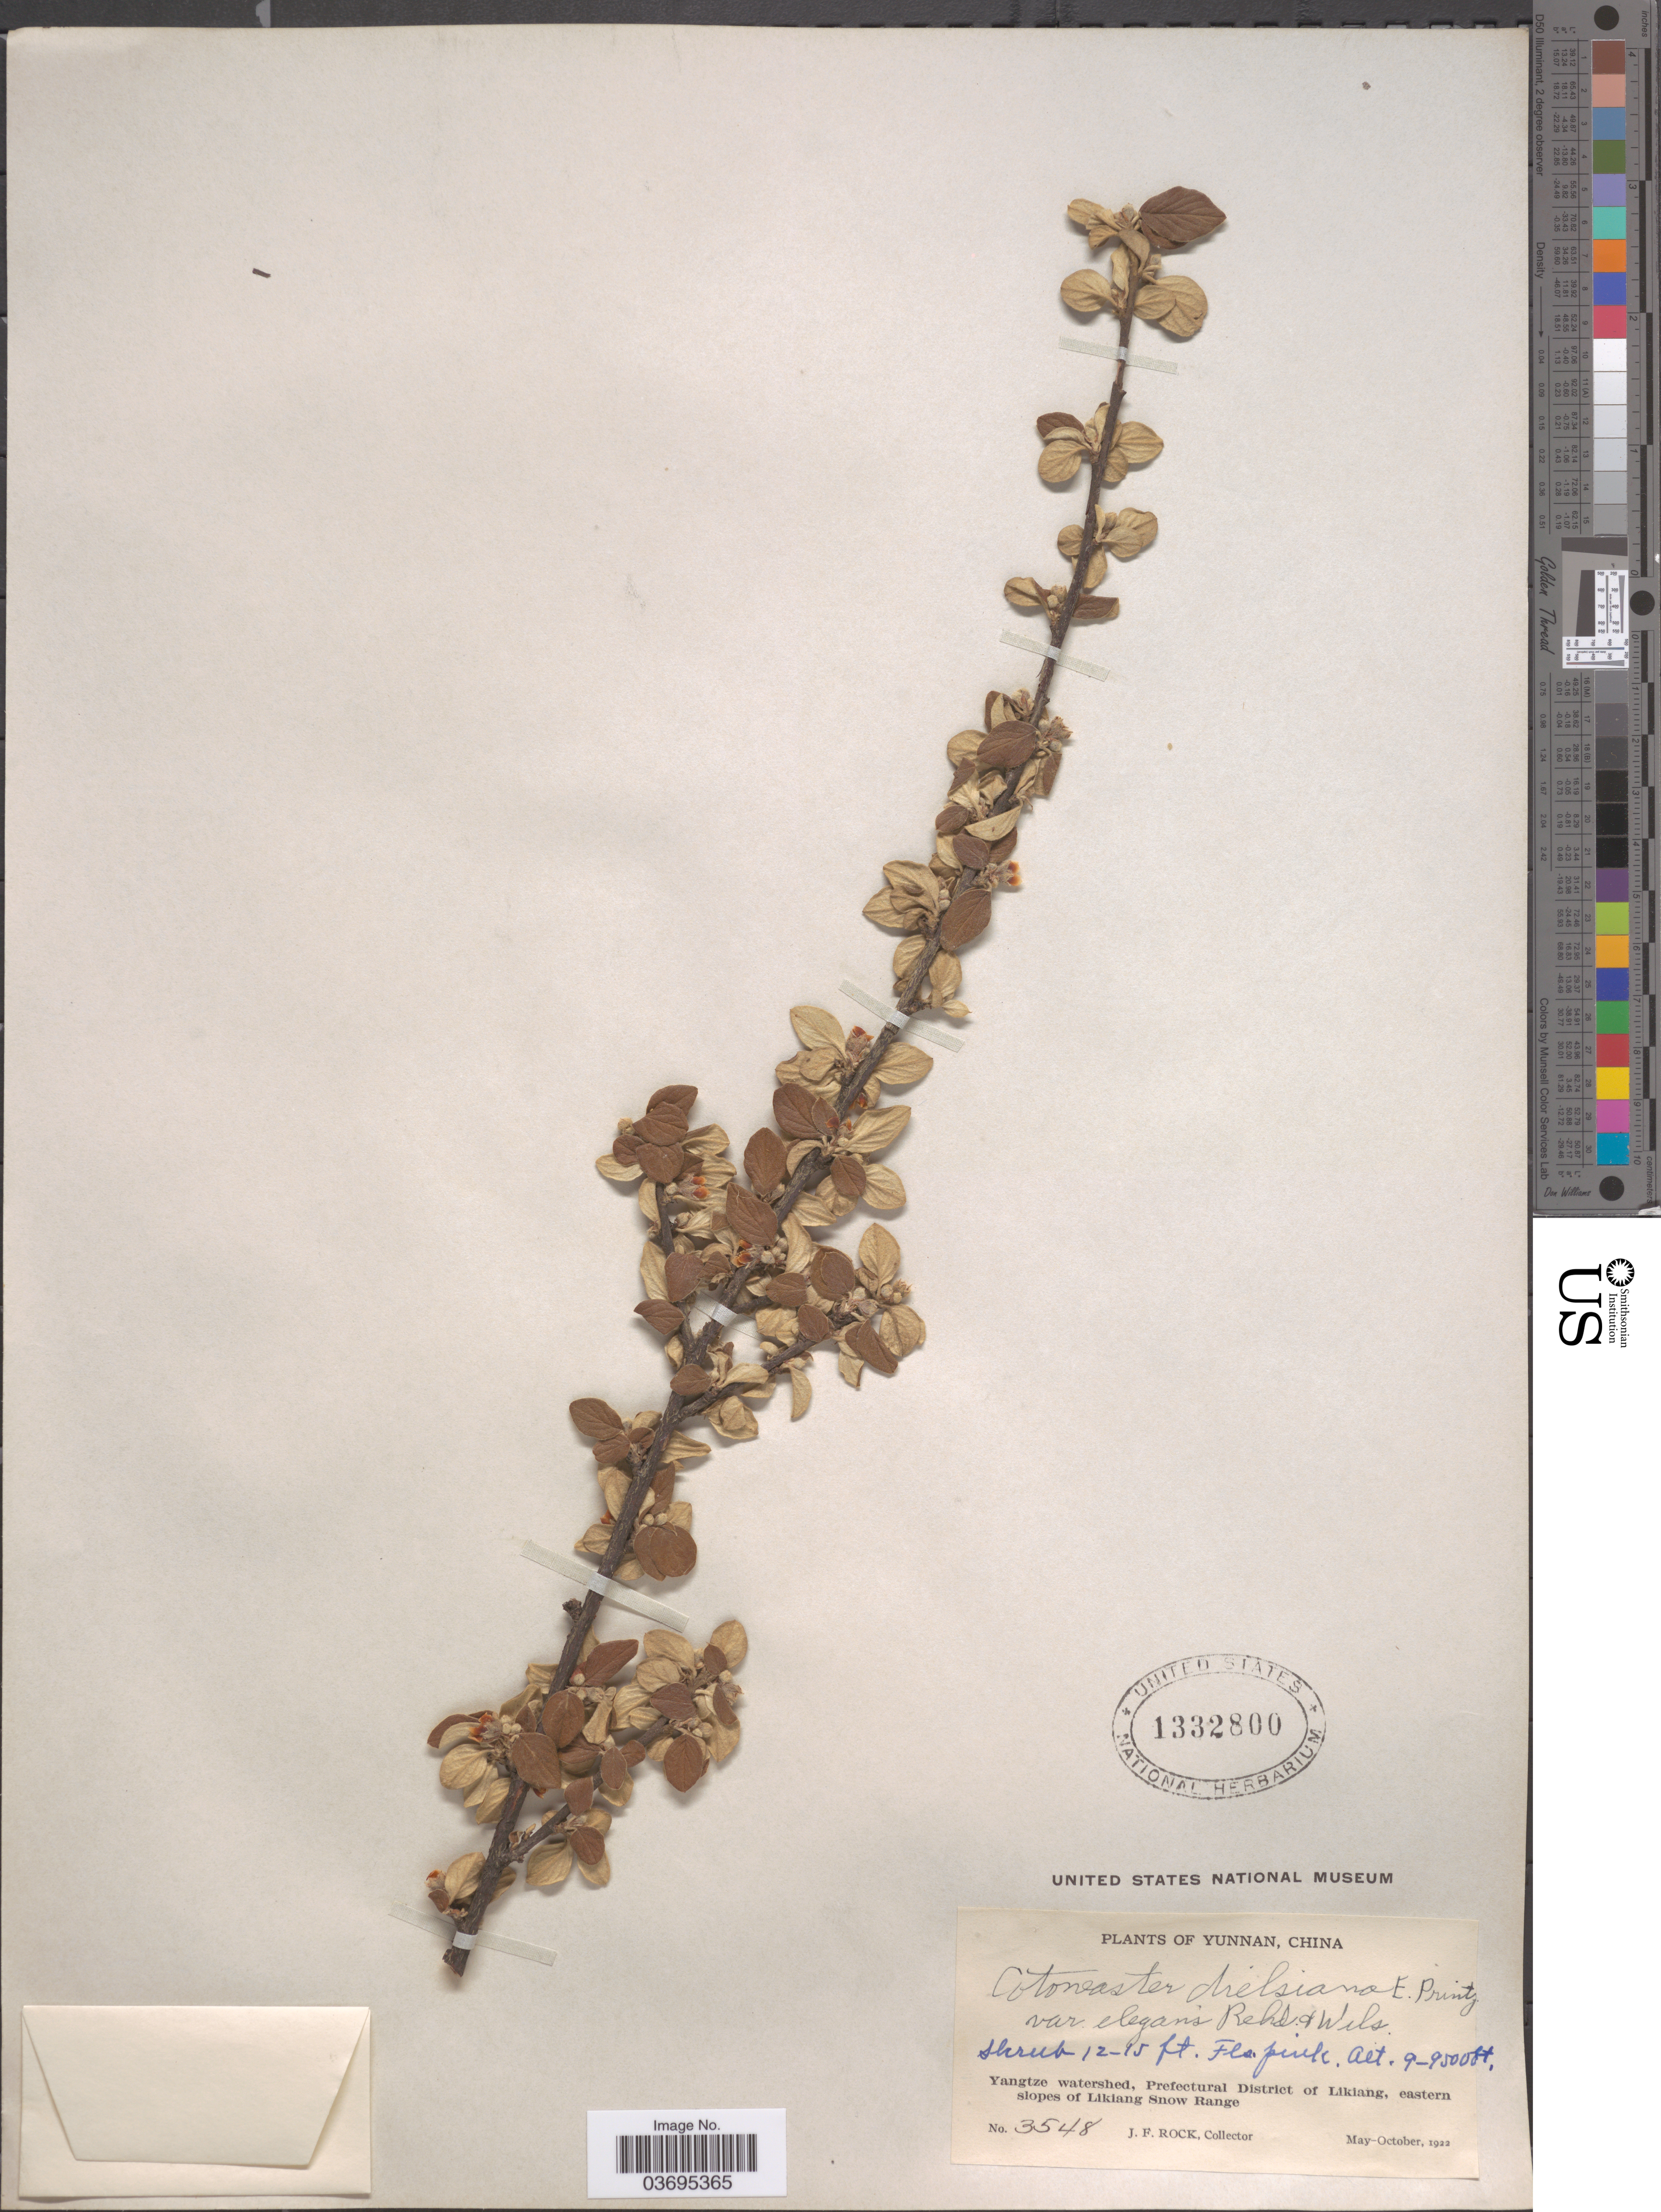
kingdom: Plantae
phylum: Tracheophyta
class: Magnoliopsida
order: Rosales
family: Rosaceae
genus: Cotoneaster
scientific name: Cotoneaster dielsianus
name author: E. Pritz. ex Diels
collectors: J. Rock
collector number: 3548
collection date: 1922-05/1922-10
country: China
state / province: Yunnan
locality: Yangtze watershed, Prefectural District of Likiang, eastern slopes of Likiang Snow Range.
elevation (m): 2743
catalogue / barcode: US 1332800